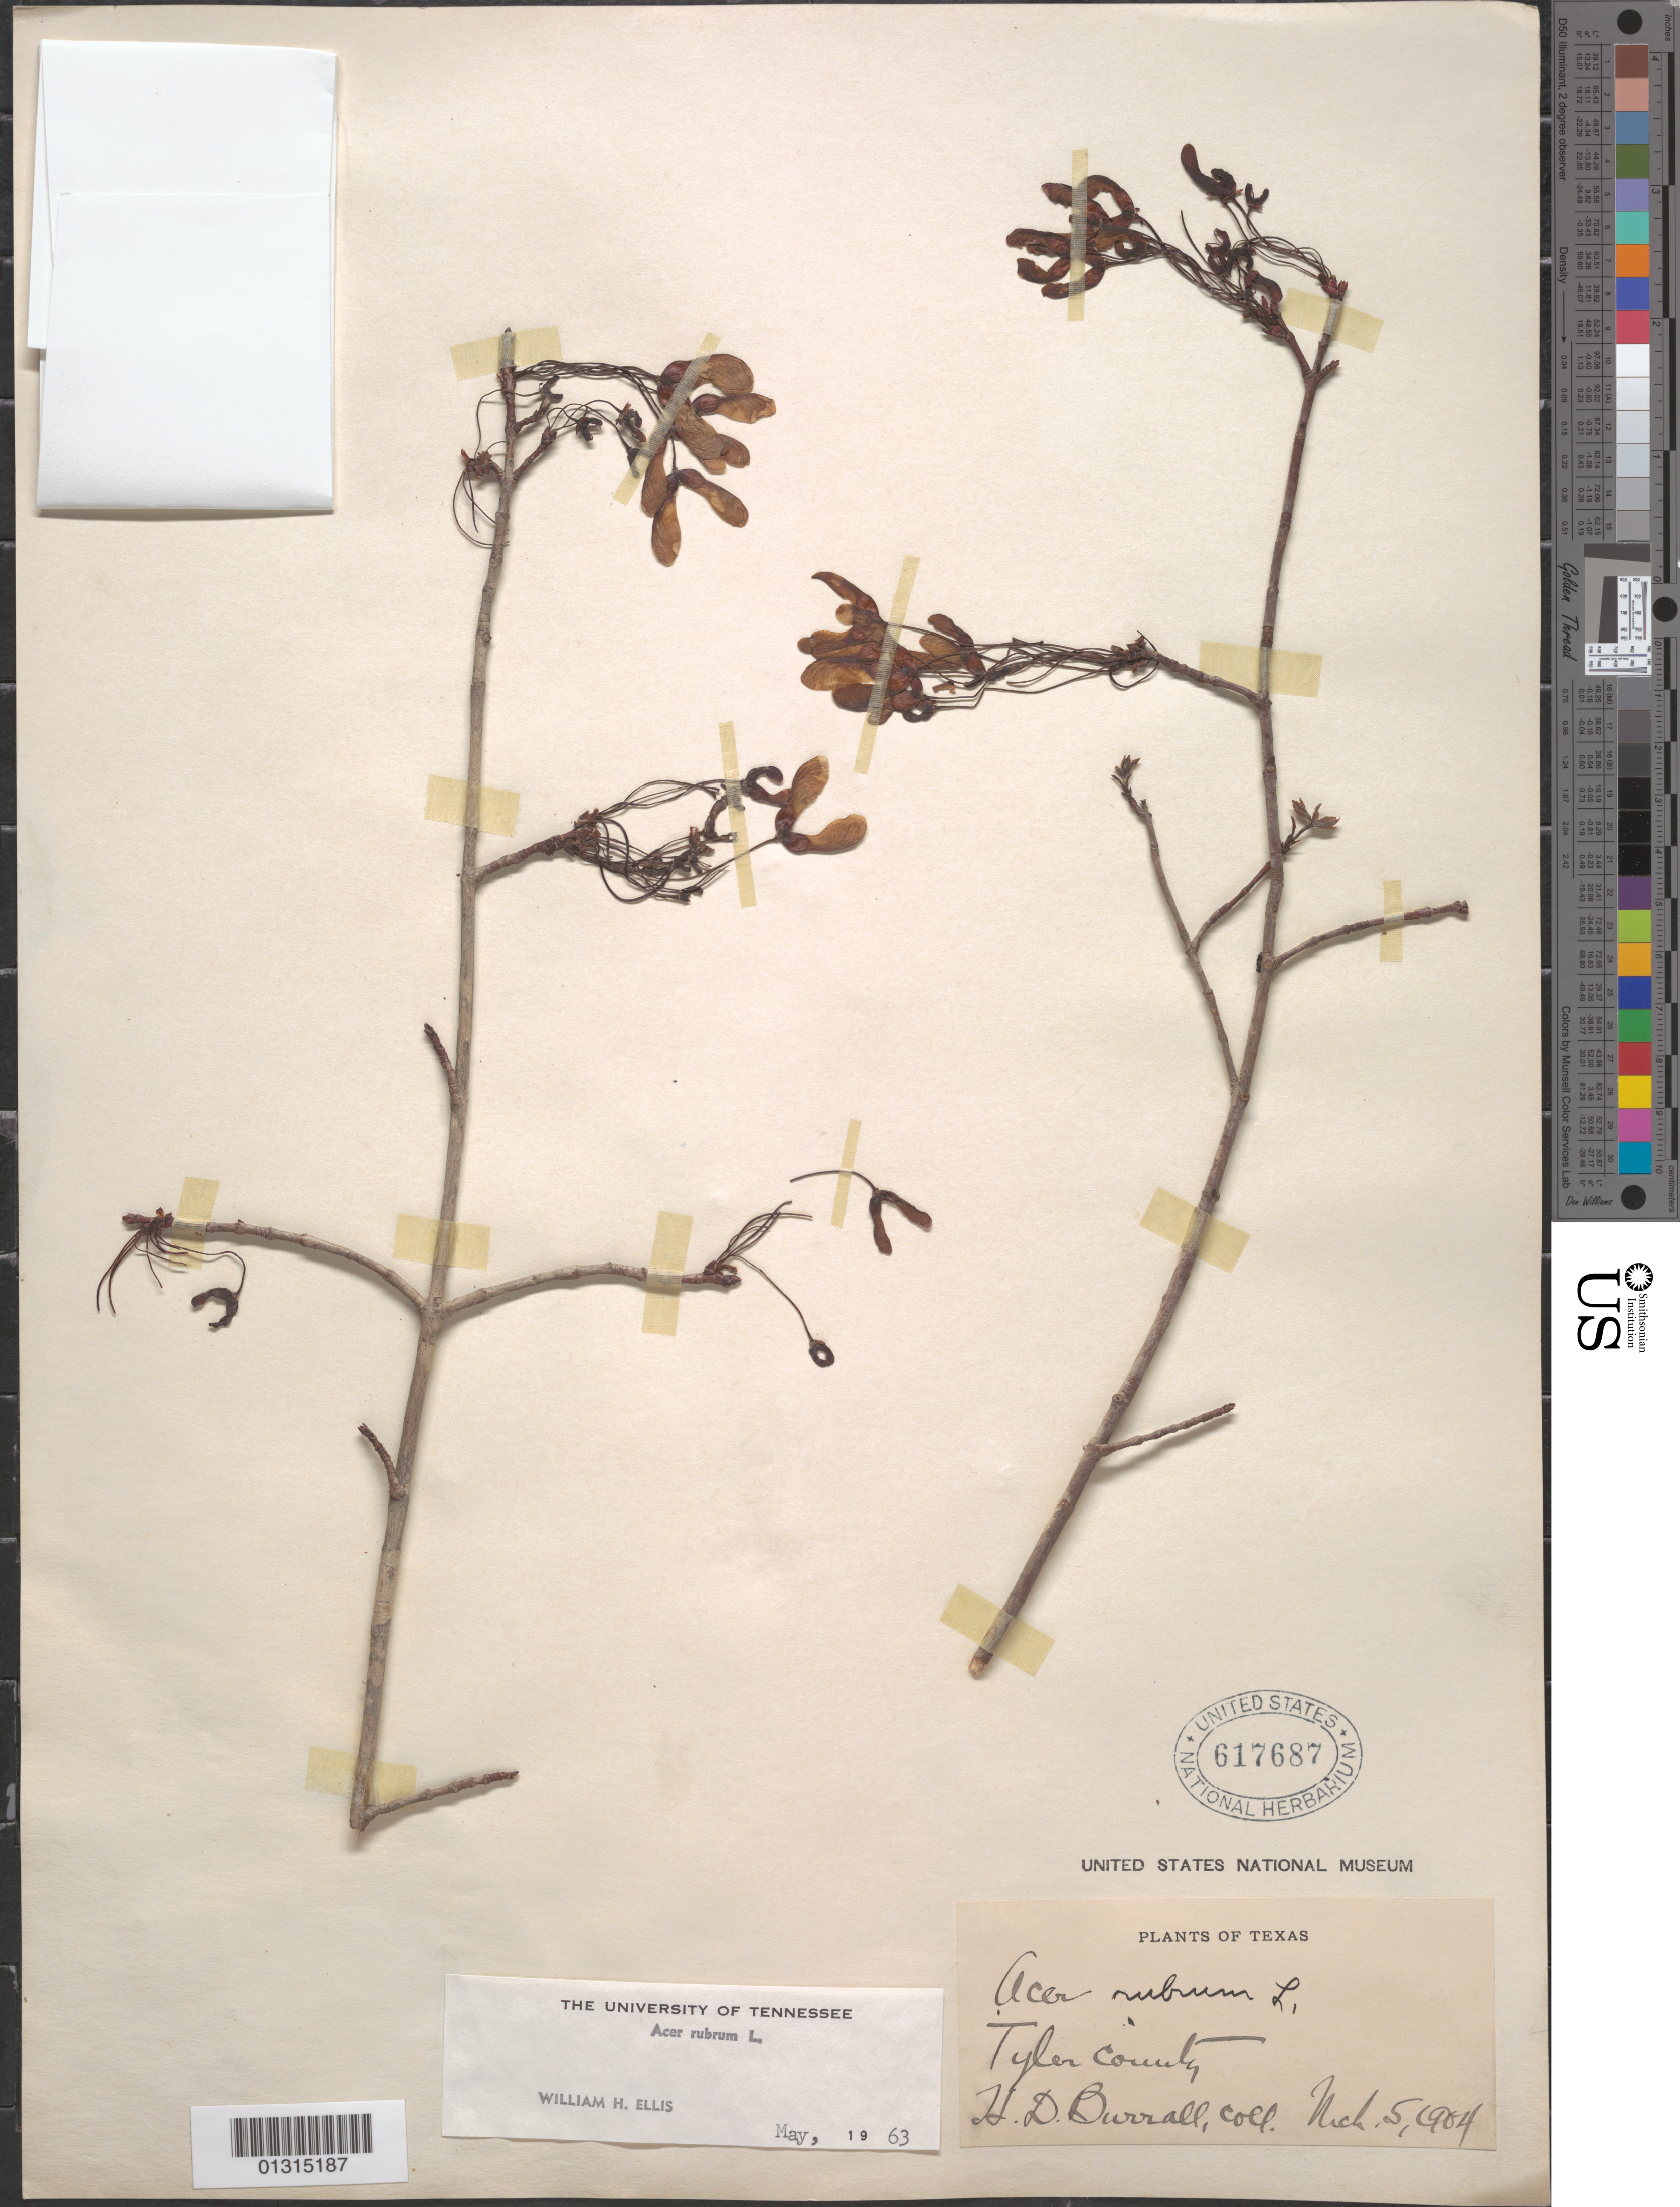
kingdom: Plantae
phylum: Tracheophyta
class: Magnoliopsida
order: Sapindales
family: Sapindaceae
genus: Acer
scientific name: Acer rubrum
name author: L.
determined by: Ellis, W. H.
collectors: H. Burrall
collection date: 1904-03-05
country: United States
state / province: Texas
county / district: Tyler County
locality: Tyler County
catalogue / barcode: US 617687